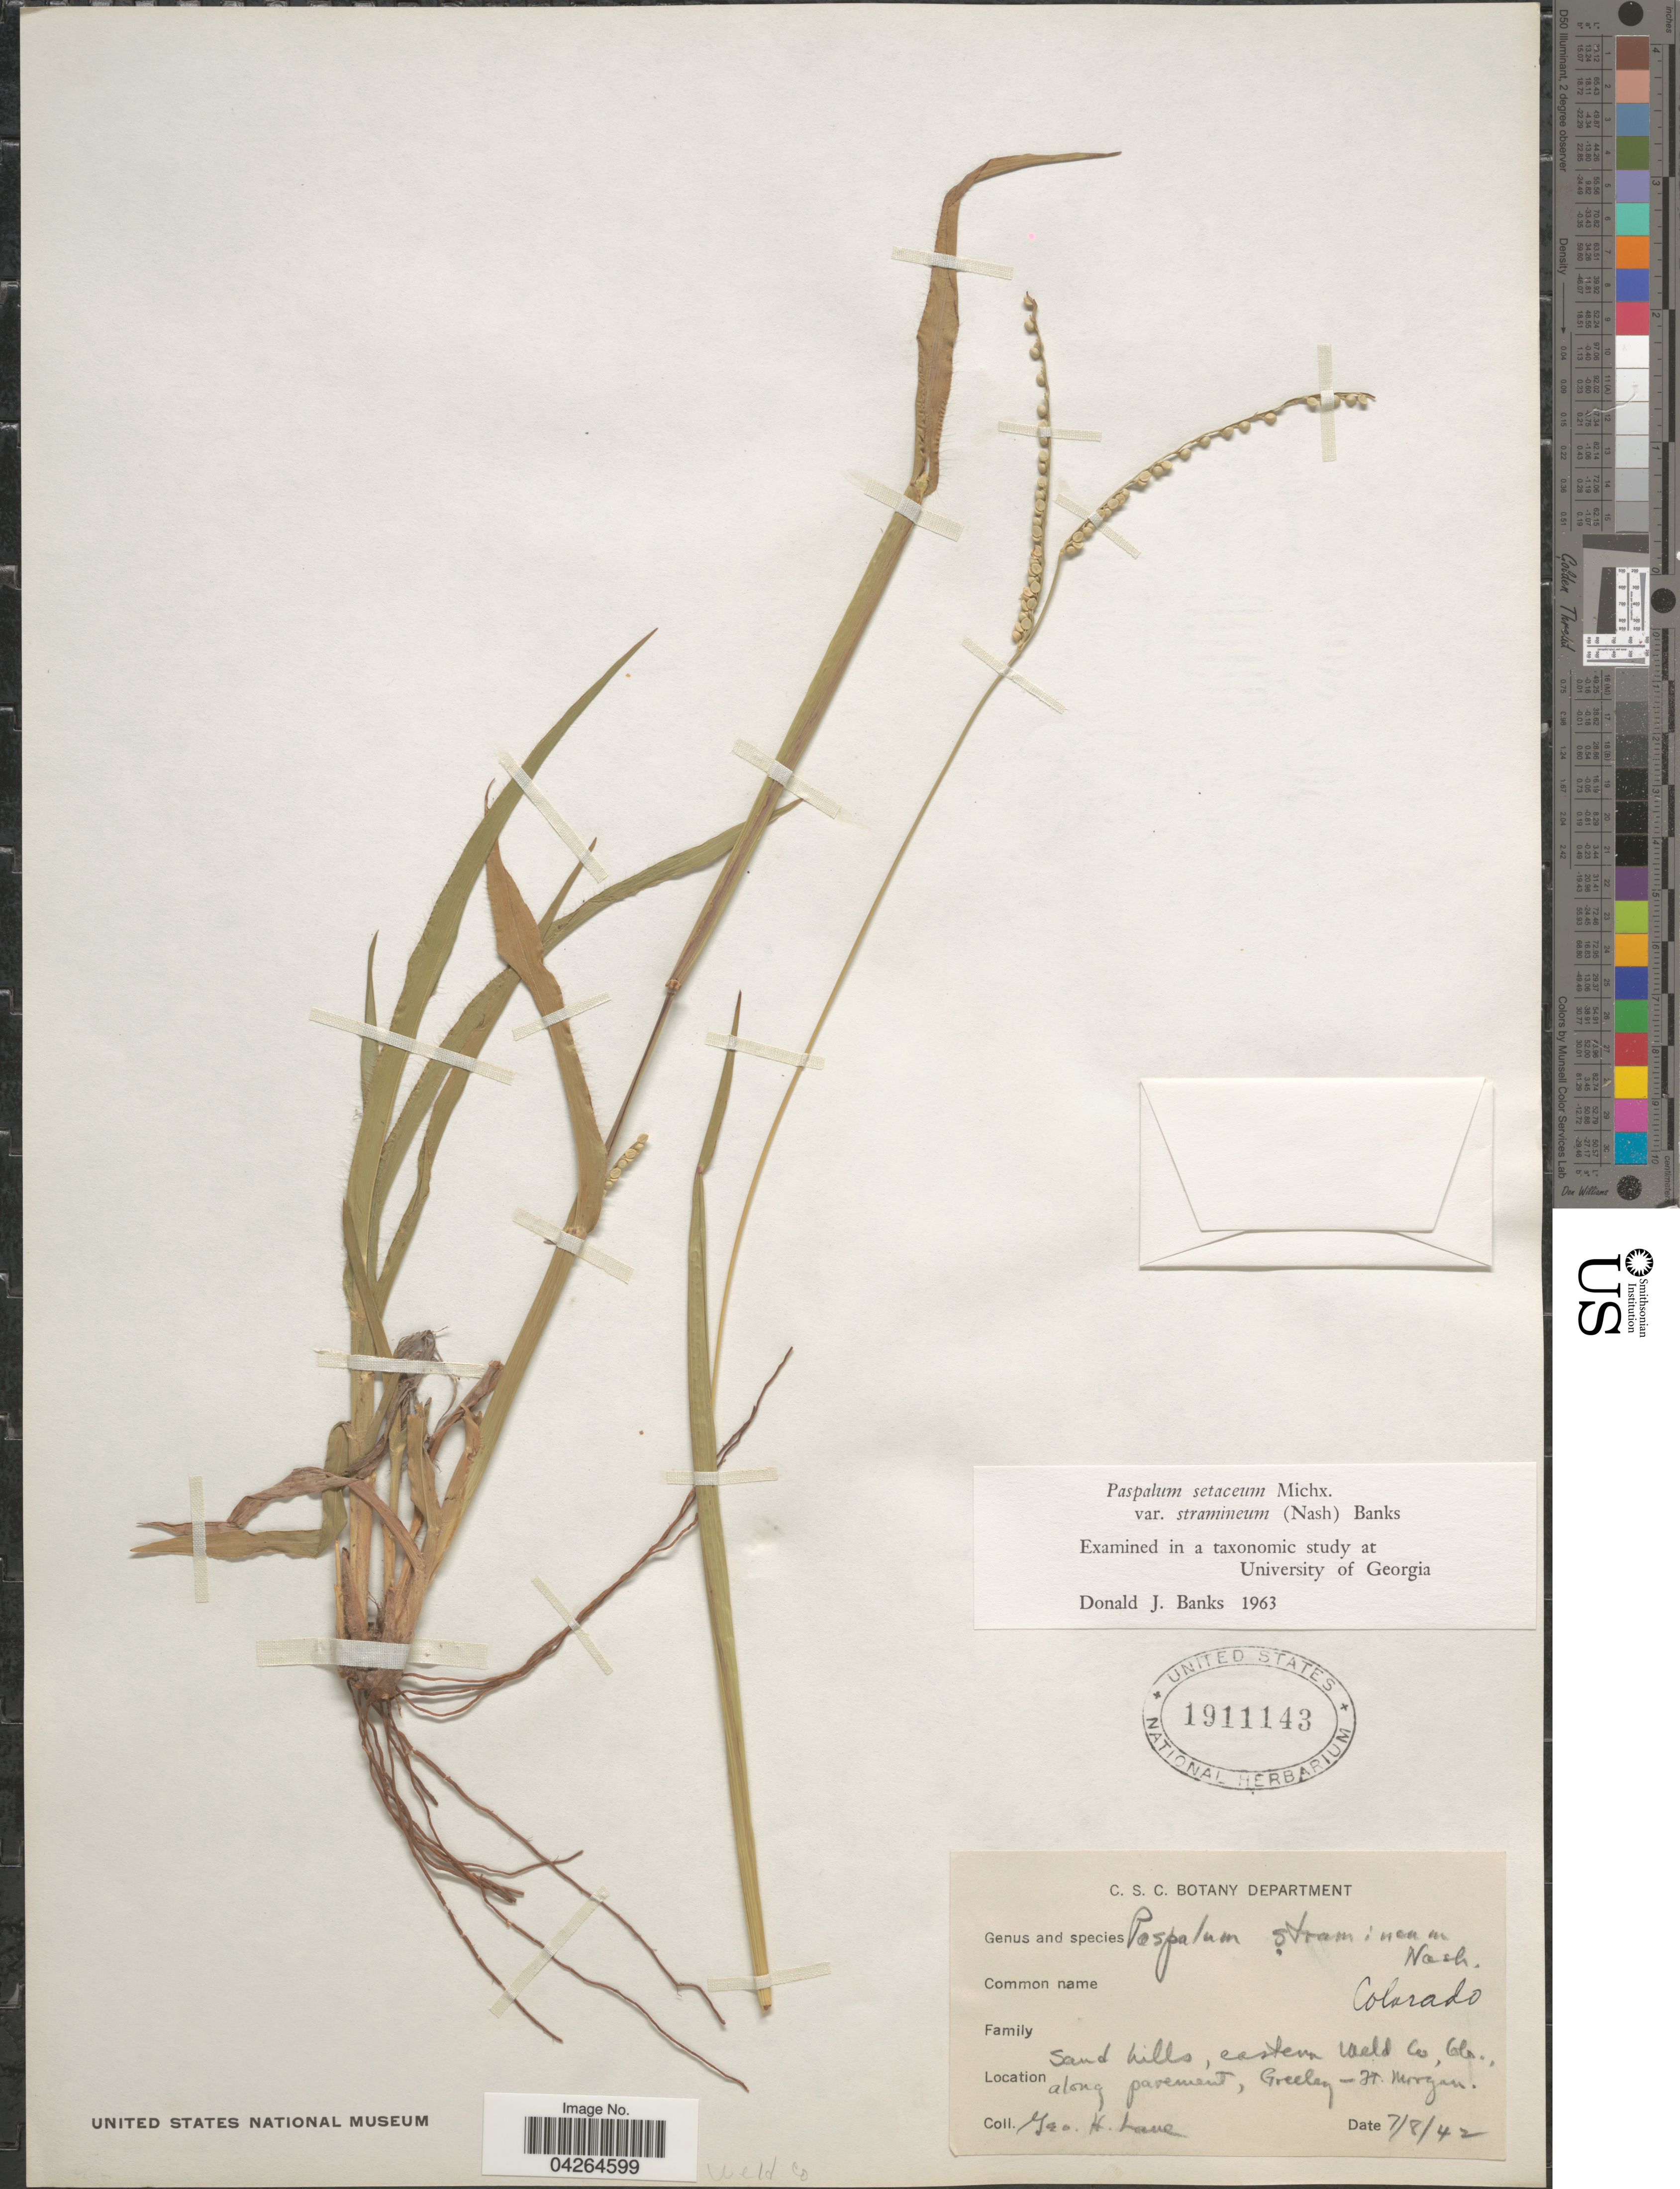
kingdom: Plantae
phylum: Tracheophyta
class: Liliopsida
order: Poales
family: Poaceae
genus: Paspalum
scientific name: Paspalum setaceum var. stramineum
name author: (Nash) D.J. Banks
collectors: G. Lane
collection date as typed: Transcribed d/m/y: 8/7/42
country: United States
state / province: Colorado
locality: Sand hills, eastern Weld Co, along pavement, Greeley - Ft. Morgan. Weld Co.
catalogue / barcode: US 1911143